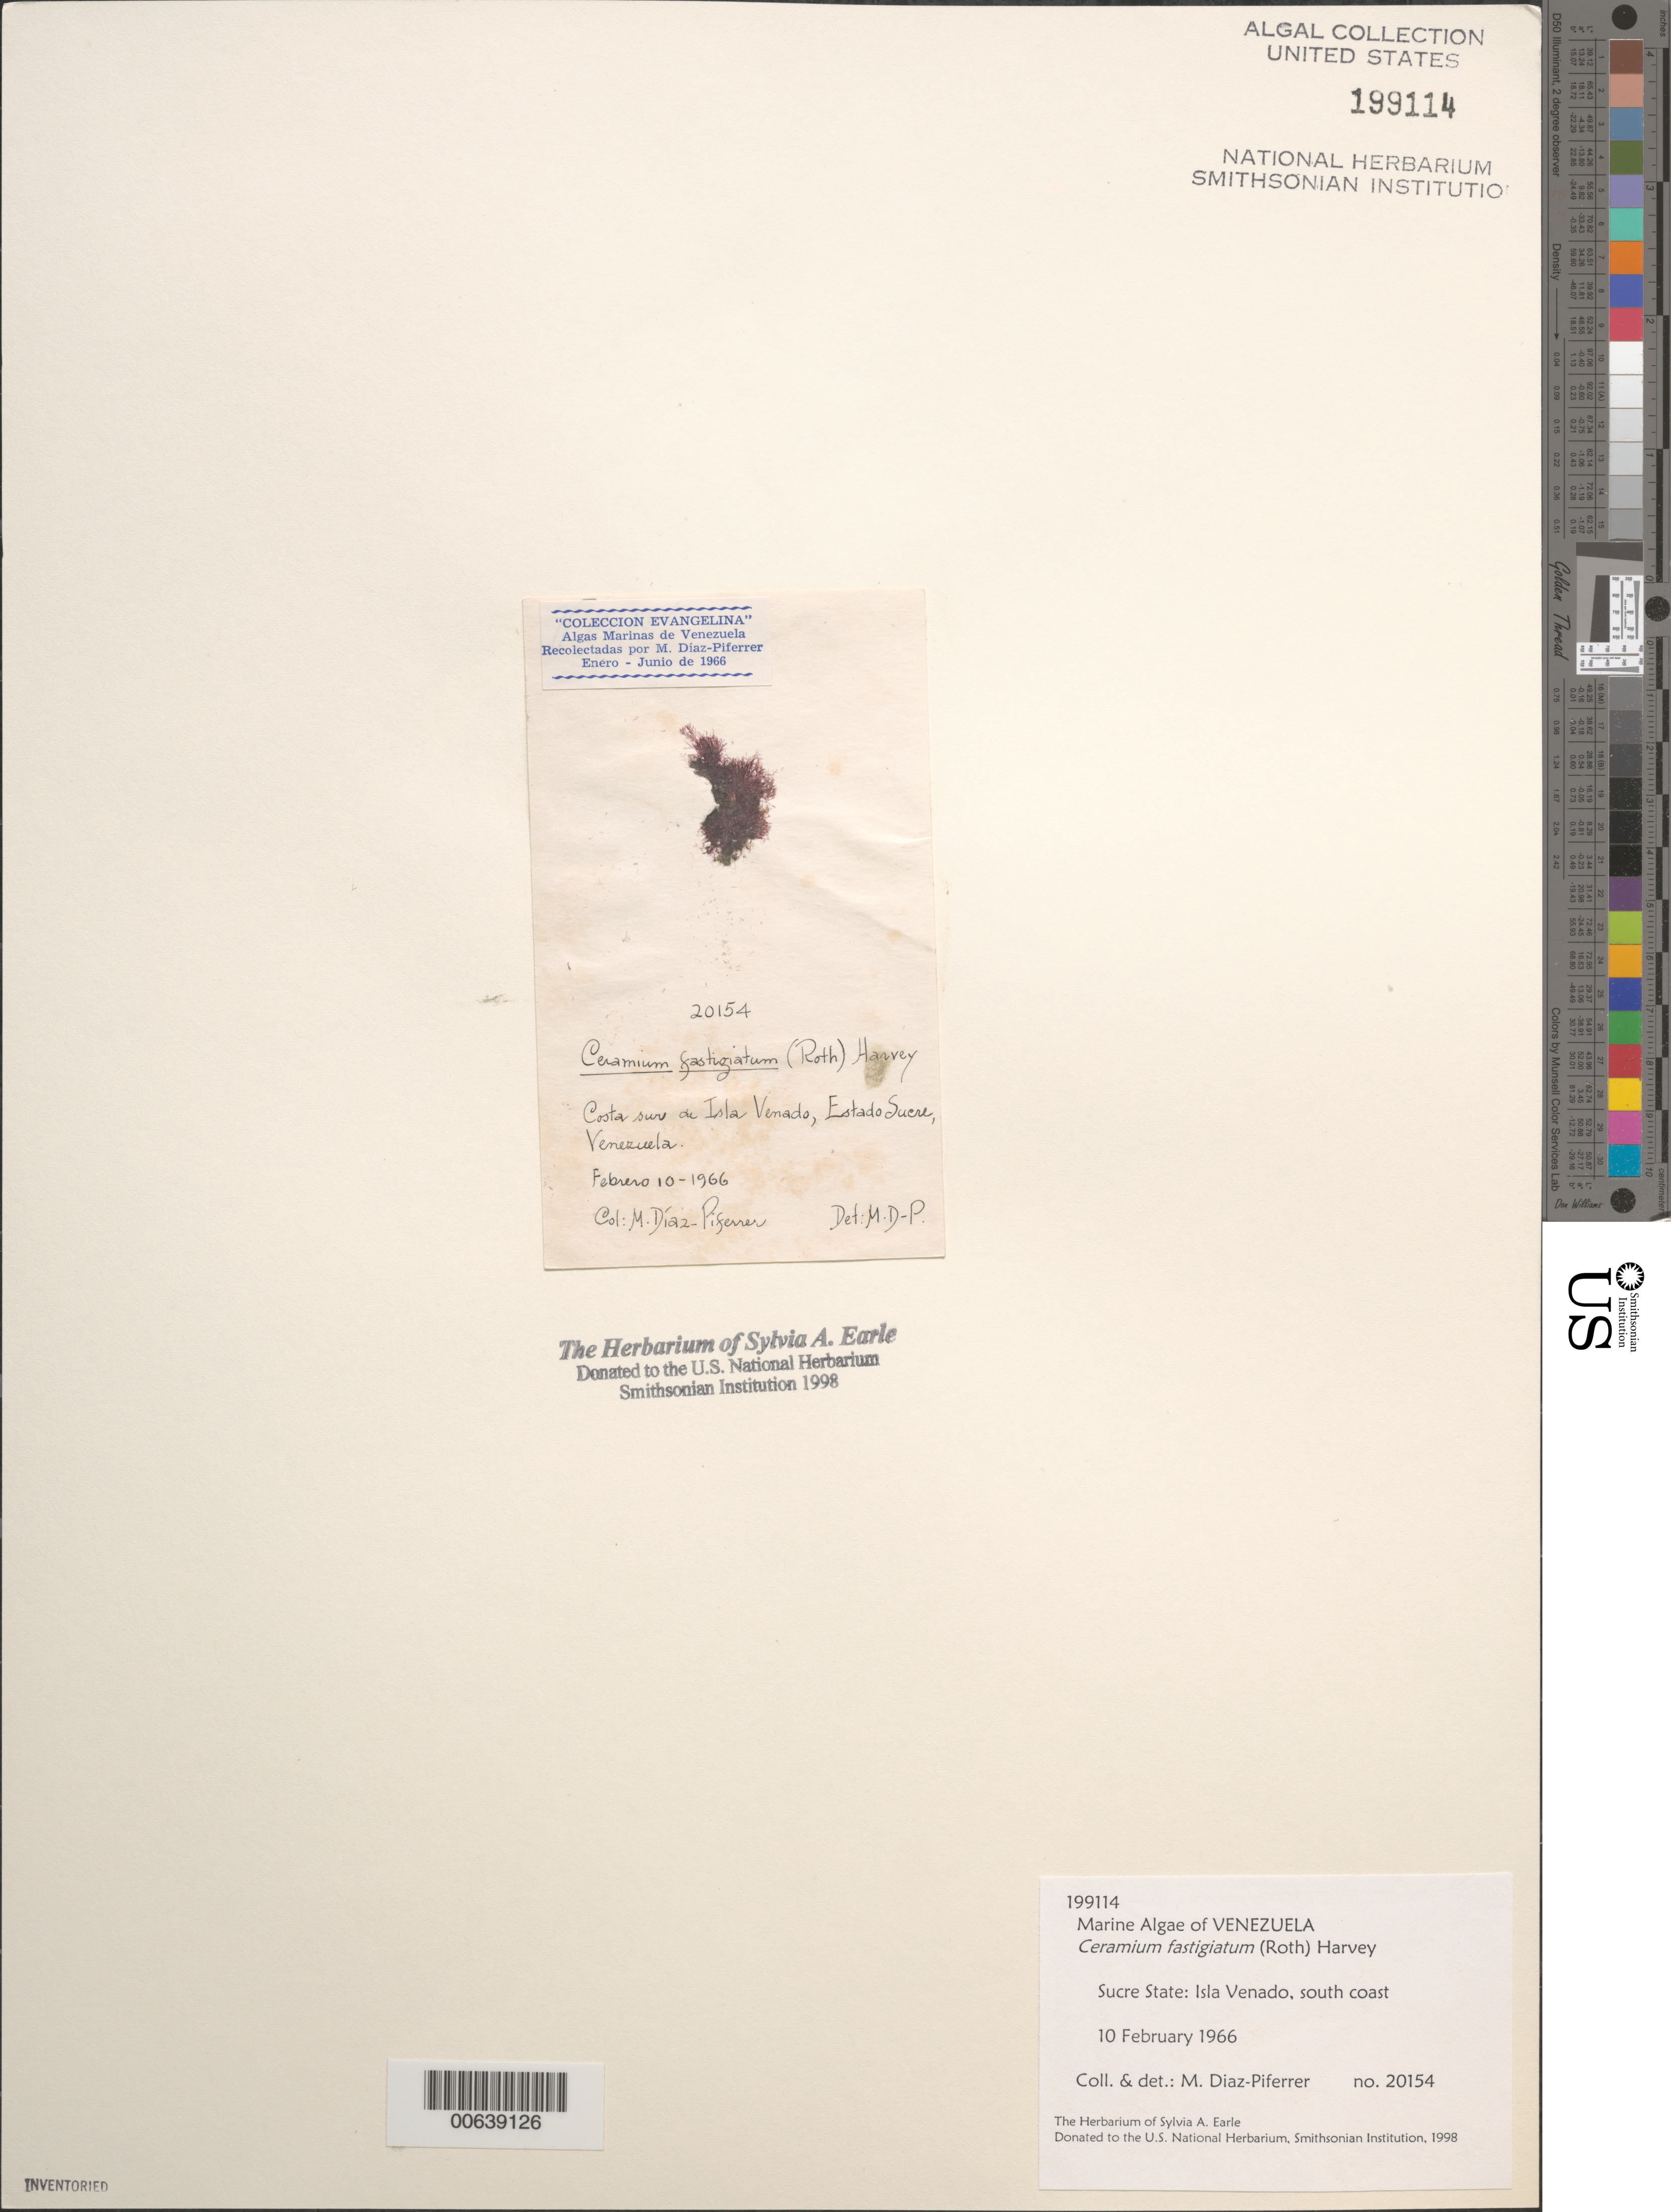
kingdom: Plantae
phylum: Rhodophyta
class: Florideophyceae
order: Ceramiales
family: Ceramiaceae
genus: Ceramium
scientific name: Ceramium fastigiatum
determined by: Diaz-Piferrer, M.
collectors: M. Diaz-Piferrer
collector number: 20154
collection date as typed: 10 Feb 1966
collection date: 1966-02-10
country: Venezuela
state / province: Sucre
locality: Isla venado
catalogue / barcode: US 199114